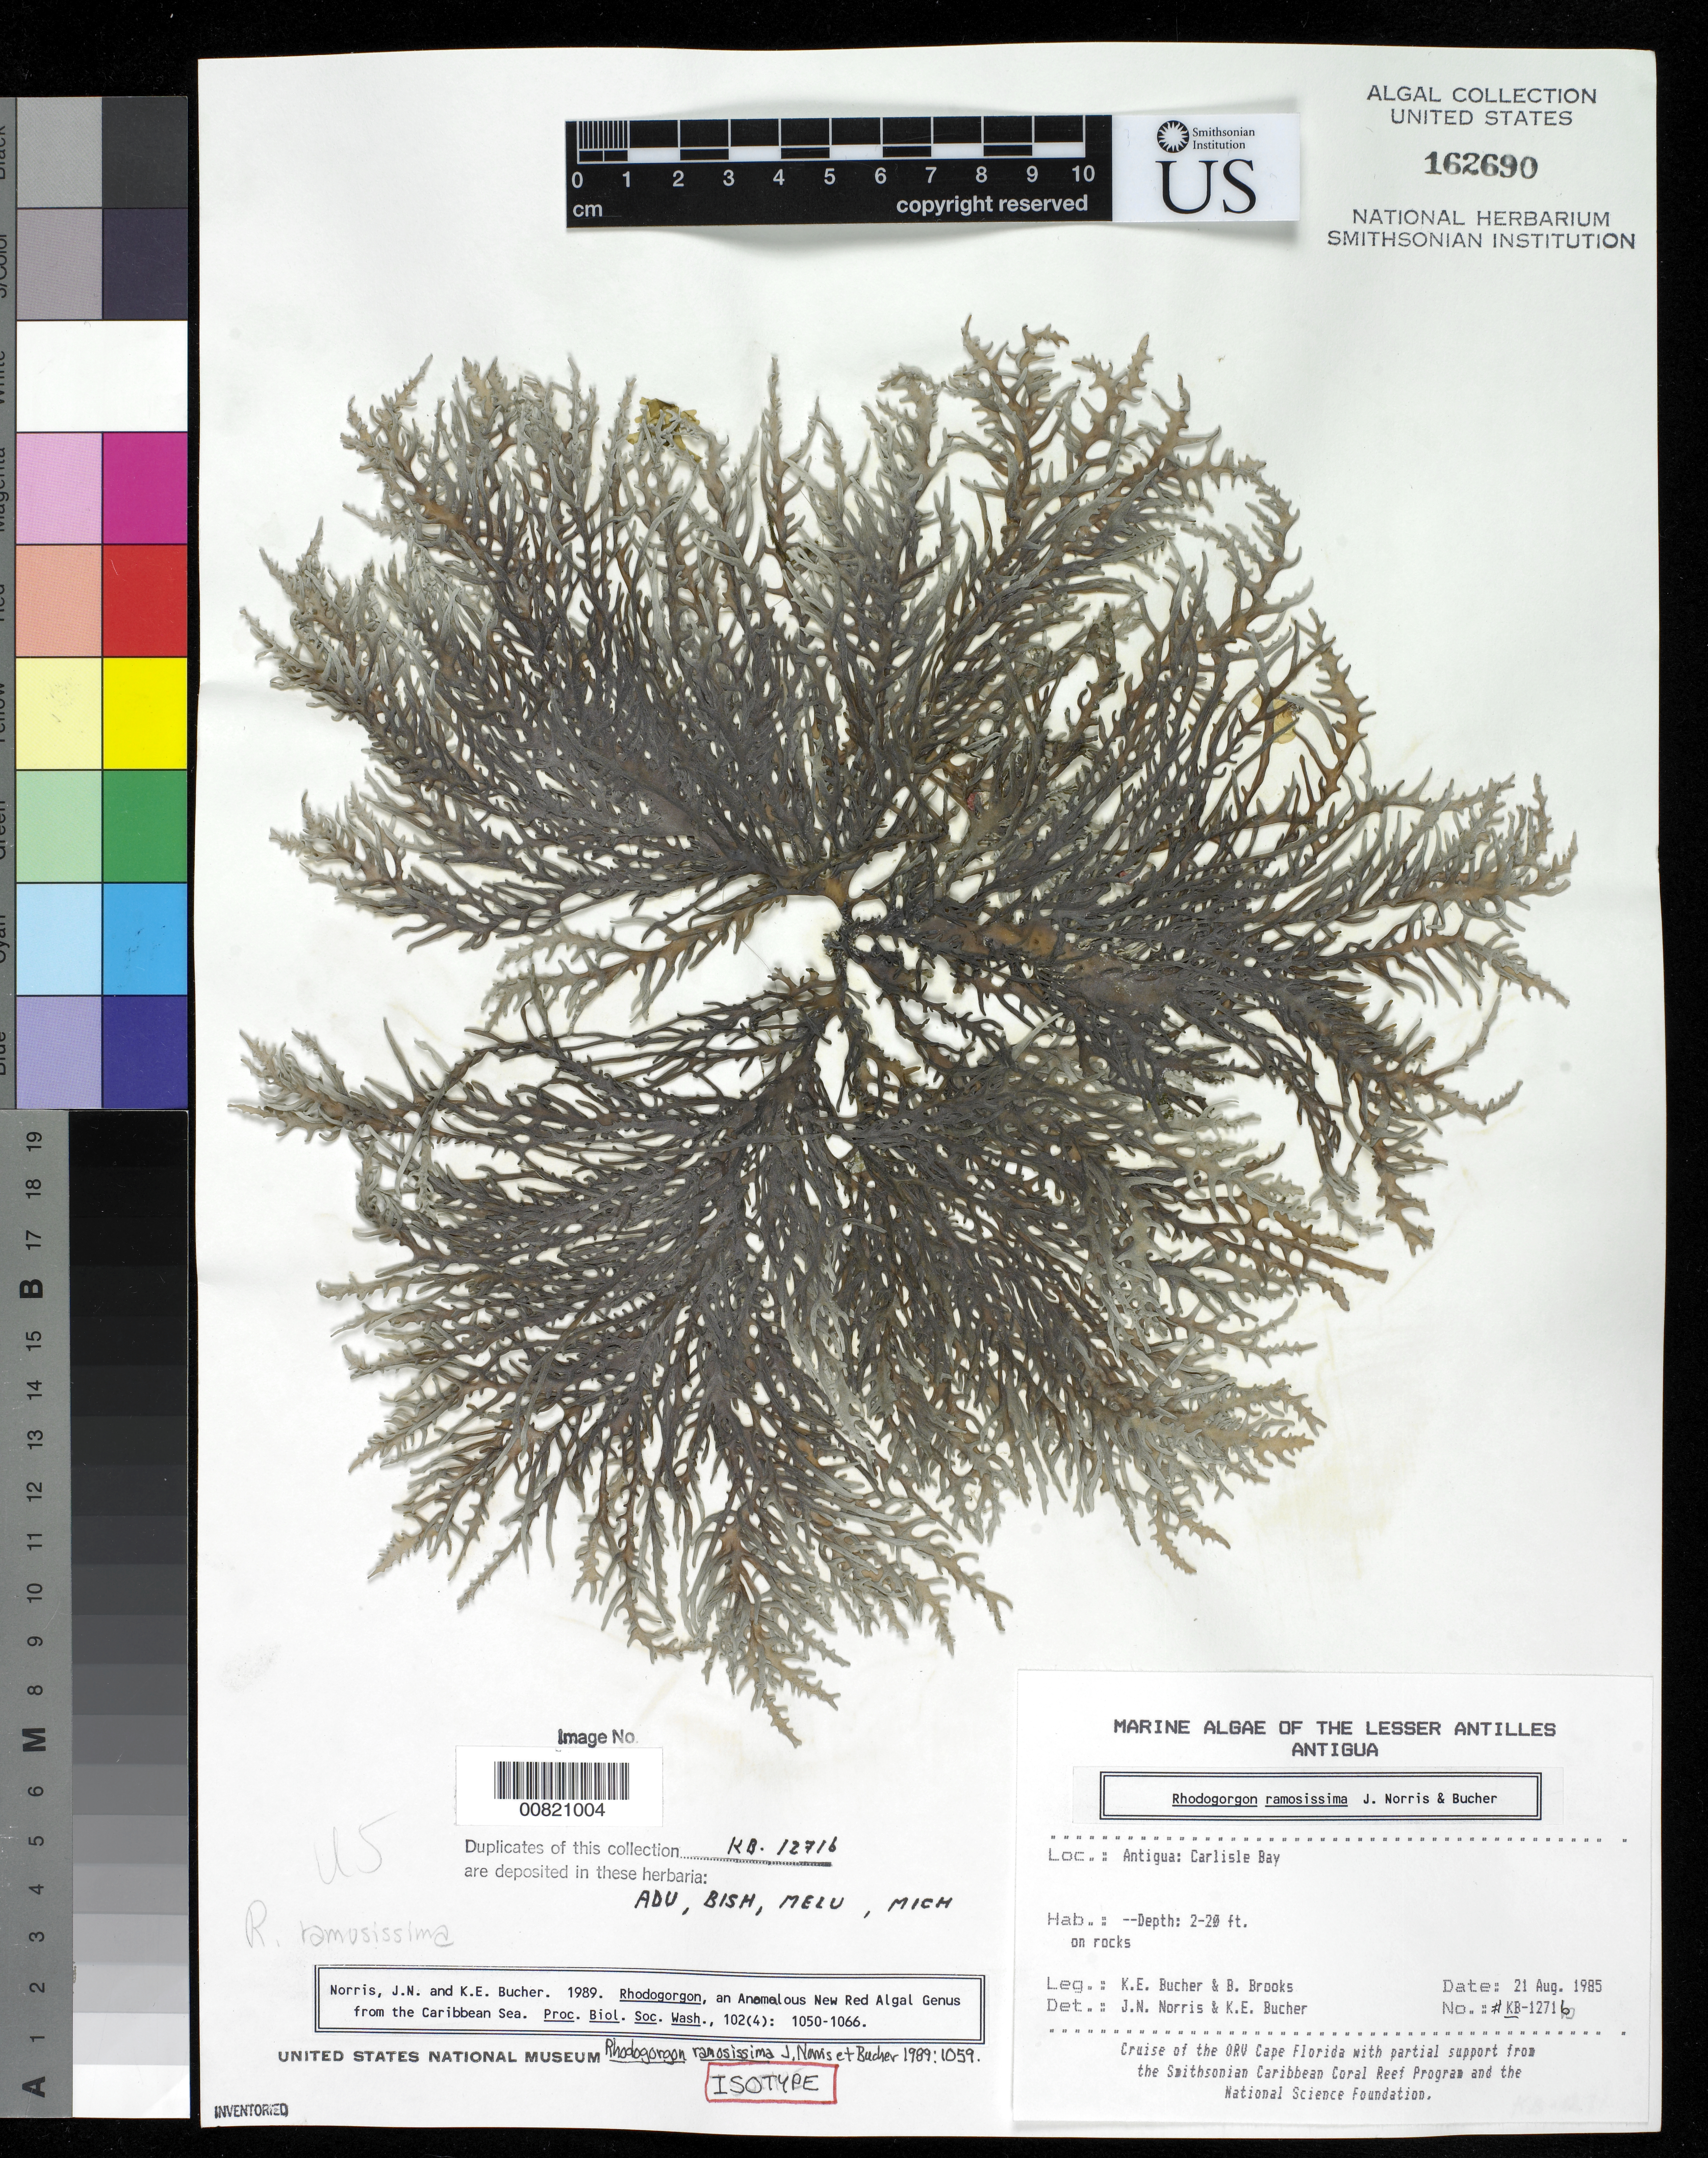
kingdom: Plantae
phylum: Rhodophyta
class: Florideophyceae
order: Rhodogorgonales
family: Rhodogorgonaceae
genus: Rhodogorgon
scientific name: Rhodogorgon ramosissima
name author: J.N. Norris & K.E. Bucher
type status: Isotype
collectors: K. E. Bucher & B. Brooks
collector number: KB-1271b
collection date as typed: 21 Aug 1985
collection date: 1985-08-21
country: Antigua and Barbuda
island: Antigua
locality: Carlisle Bay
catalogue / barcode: US 162690